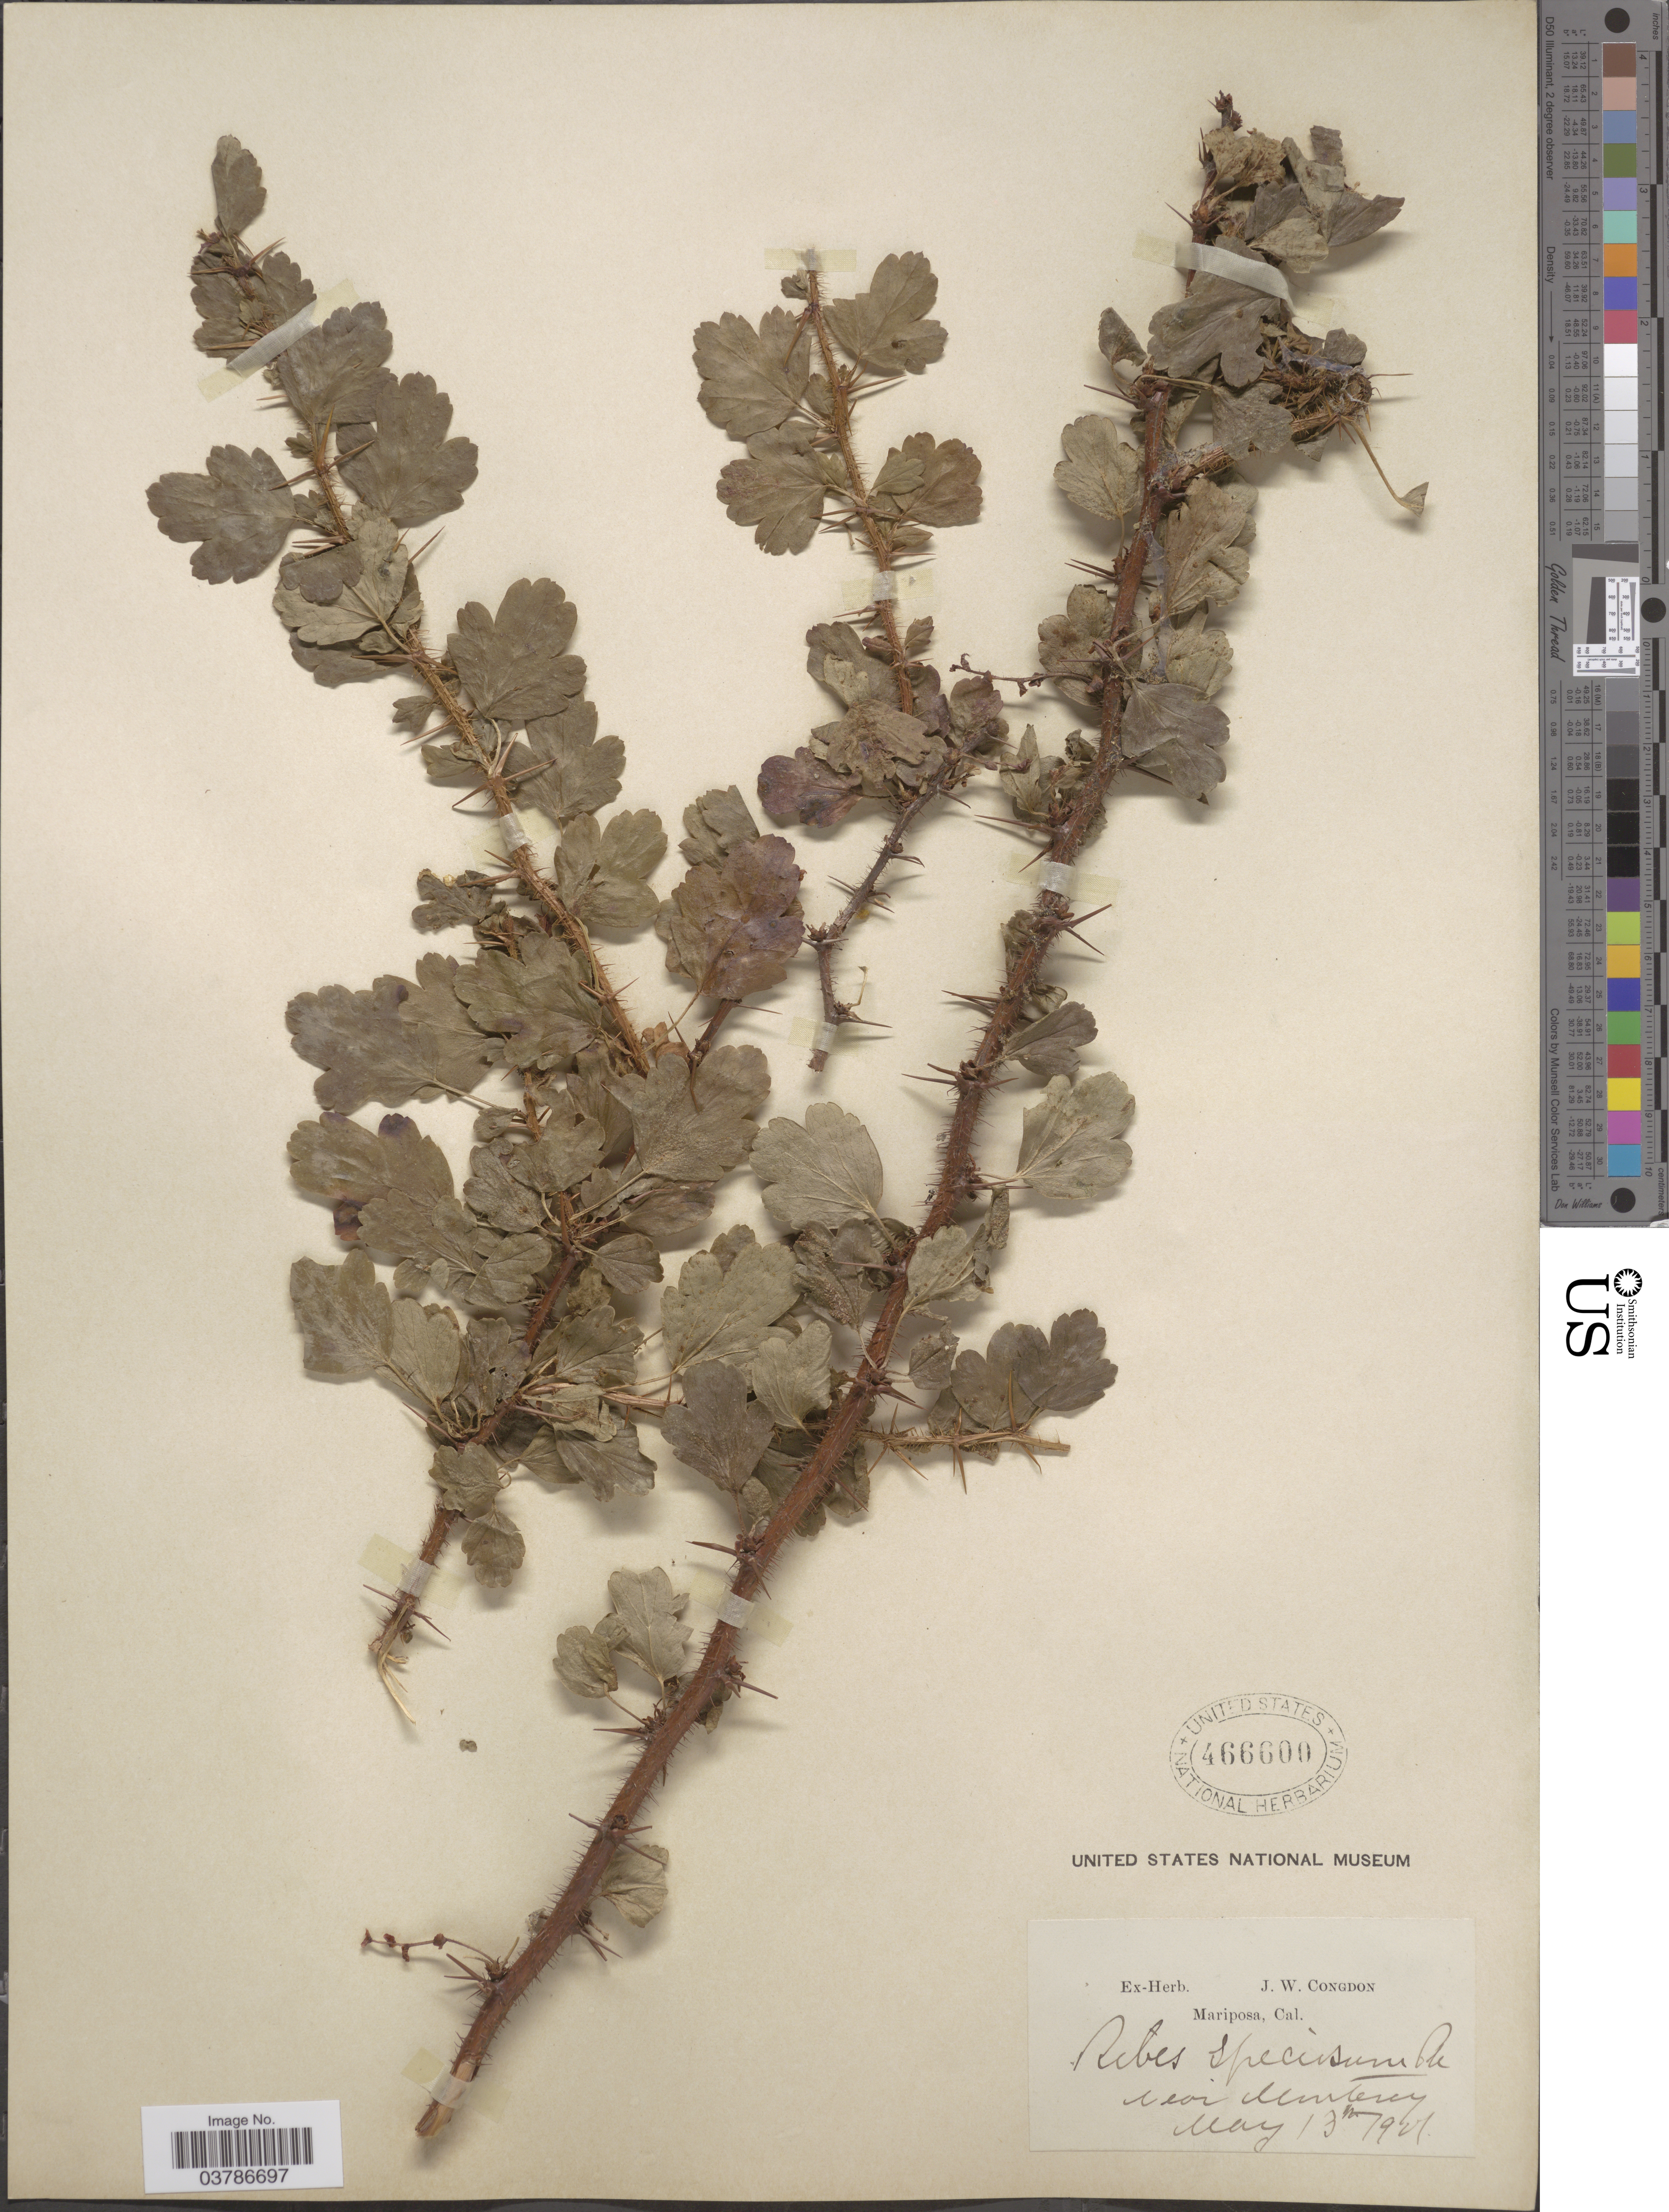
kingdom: Plantae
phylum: Tracheophyta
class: Magnoliopsida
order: Saxifragales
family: Grossulariaceae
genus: Ribes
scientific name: Ribes speciosum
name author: Pursh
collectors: ex herb. J. W. Congdon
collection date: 1927-05-13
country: United States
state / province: California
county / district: Monterey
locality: Mariposa, near Monterey.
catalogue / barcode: US 466600